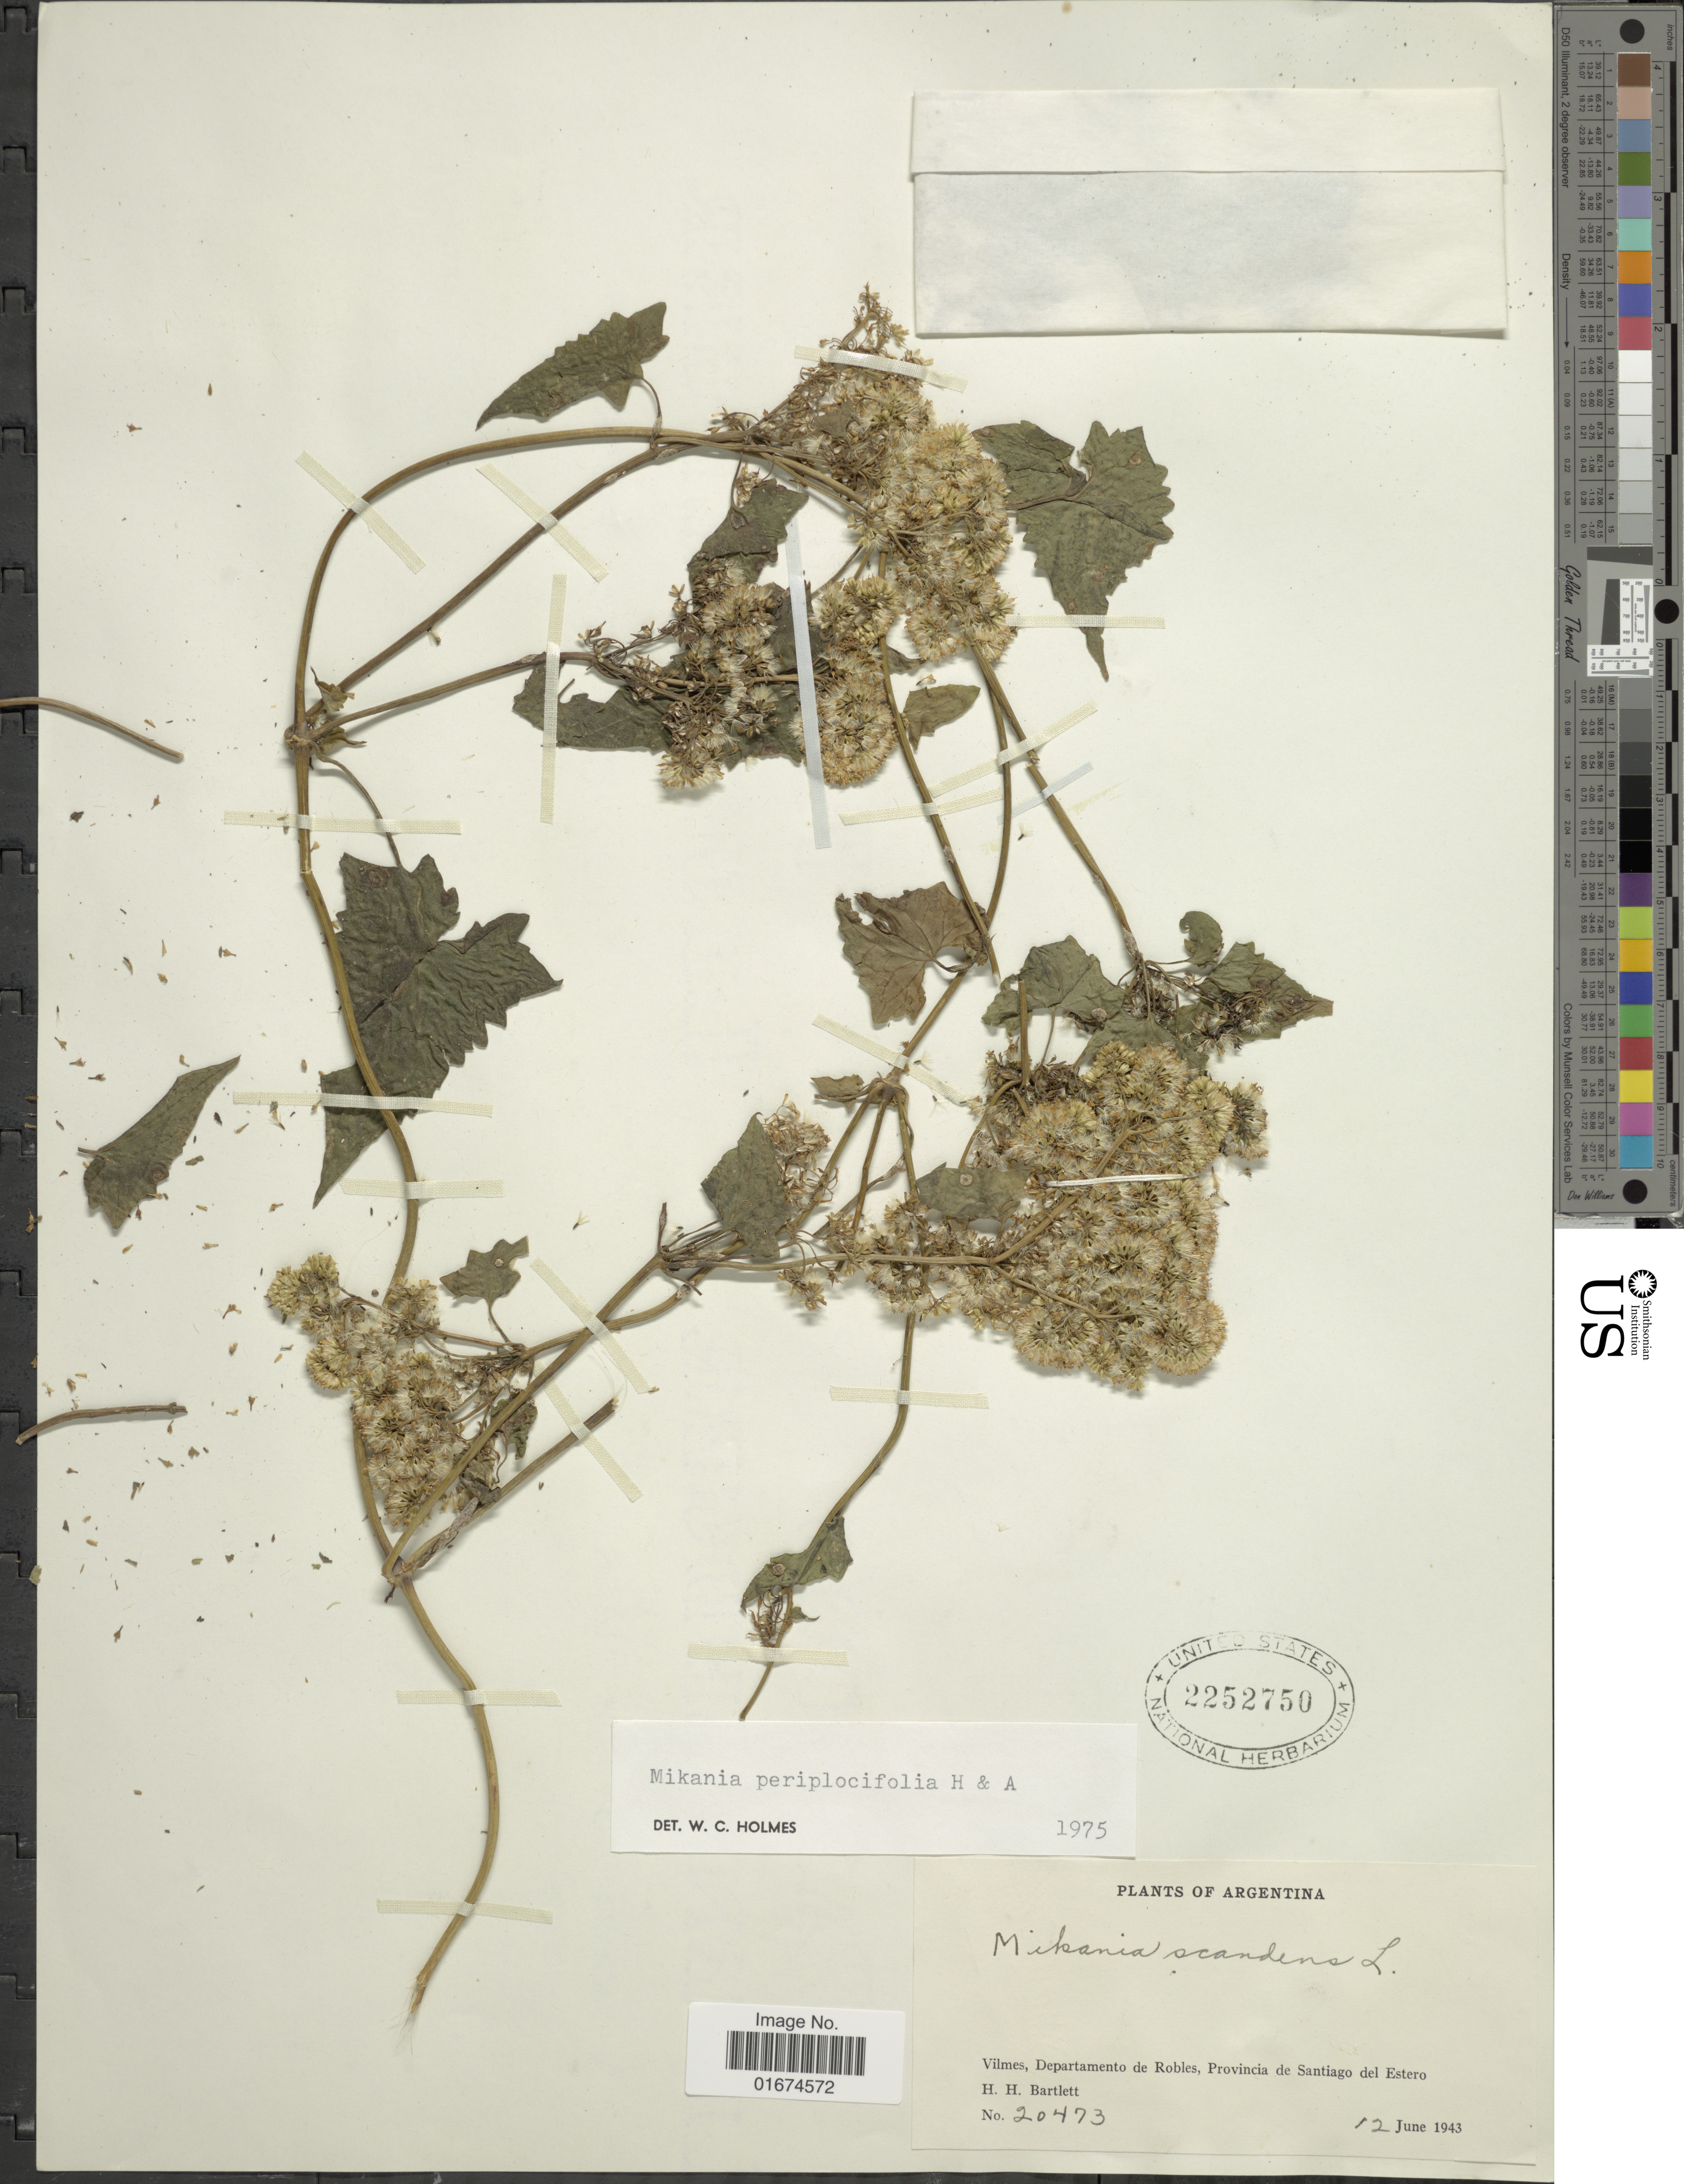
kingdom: Plantae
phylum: Tracheophyta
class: Magnoliopsida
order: Asterales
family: Asteraceae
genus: Mikania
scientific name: Mikania periplocifolia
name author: Hook. & Arn.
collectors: H. H. Bartlett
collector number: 20473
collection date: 1943-06-12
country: Argentina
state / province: Santiago del Estero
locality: Vilmes, Departamento de Robles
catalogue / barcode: US 2252750